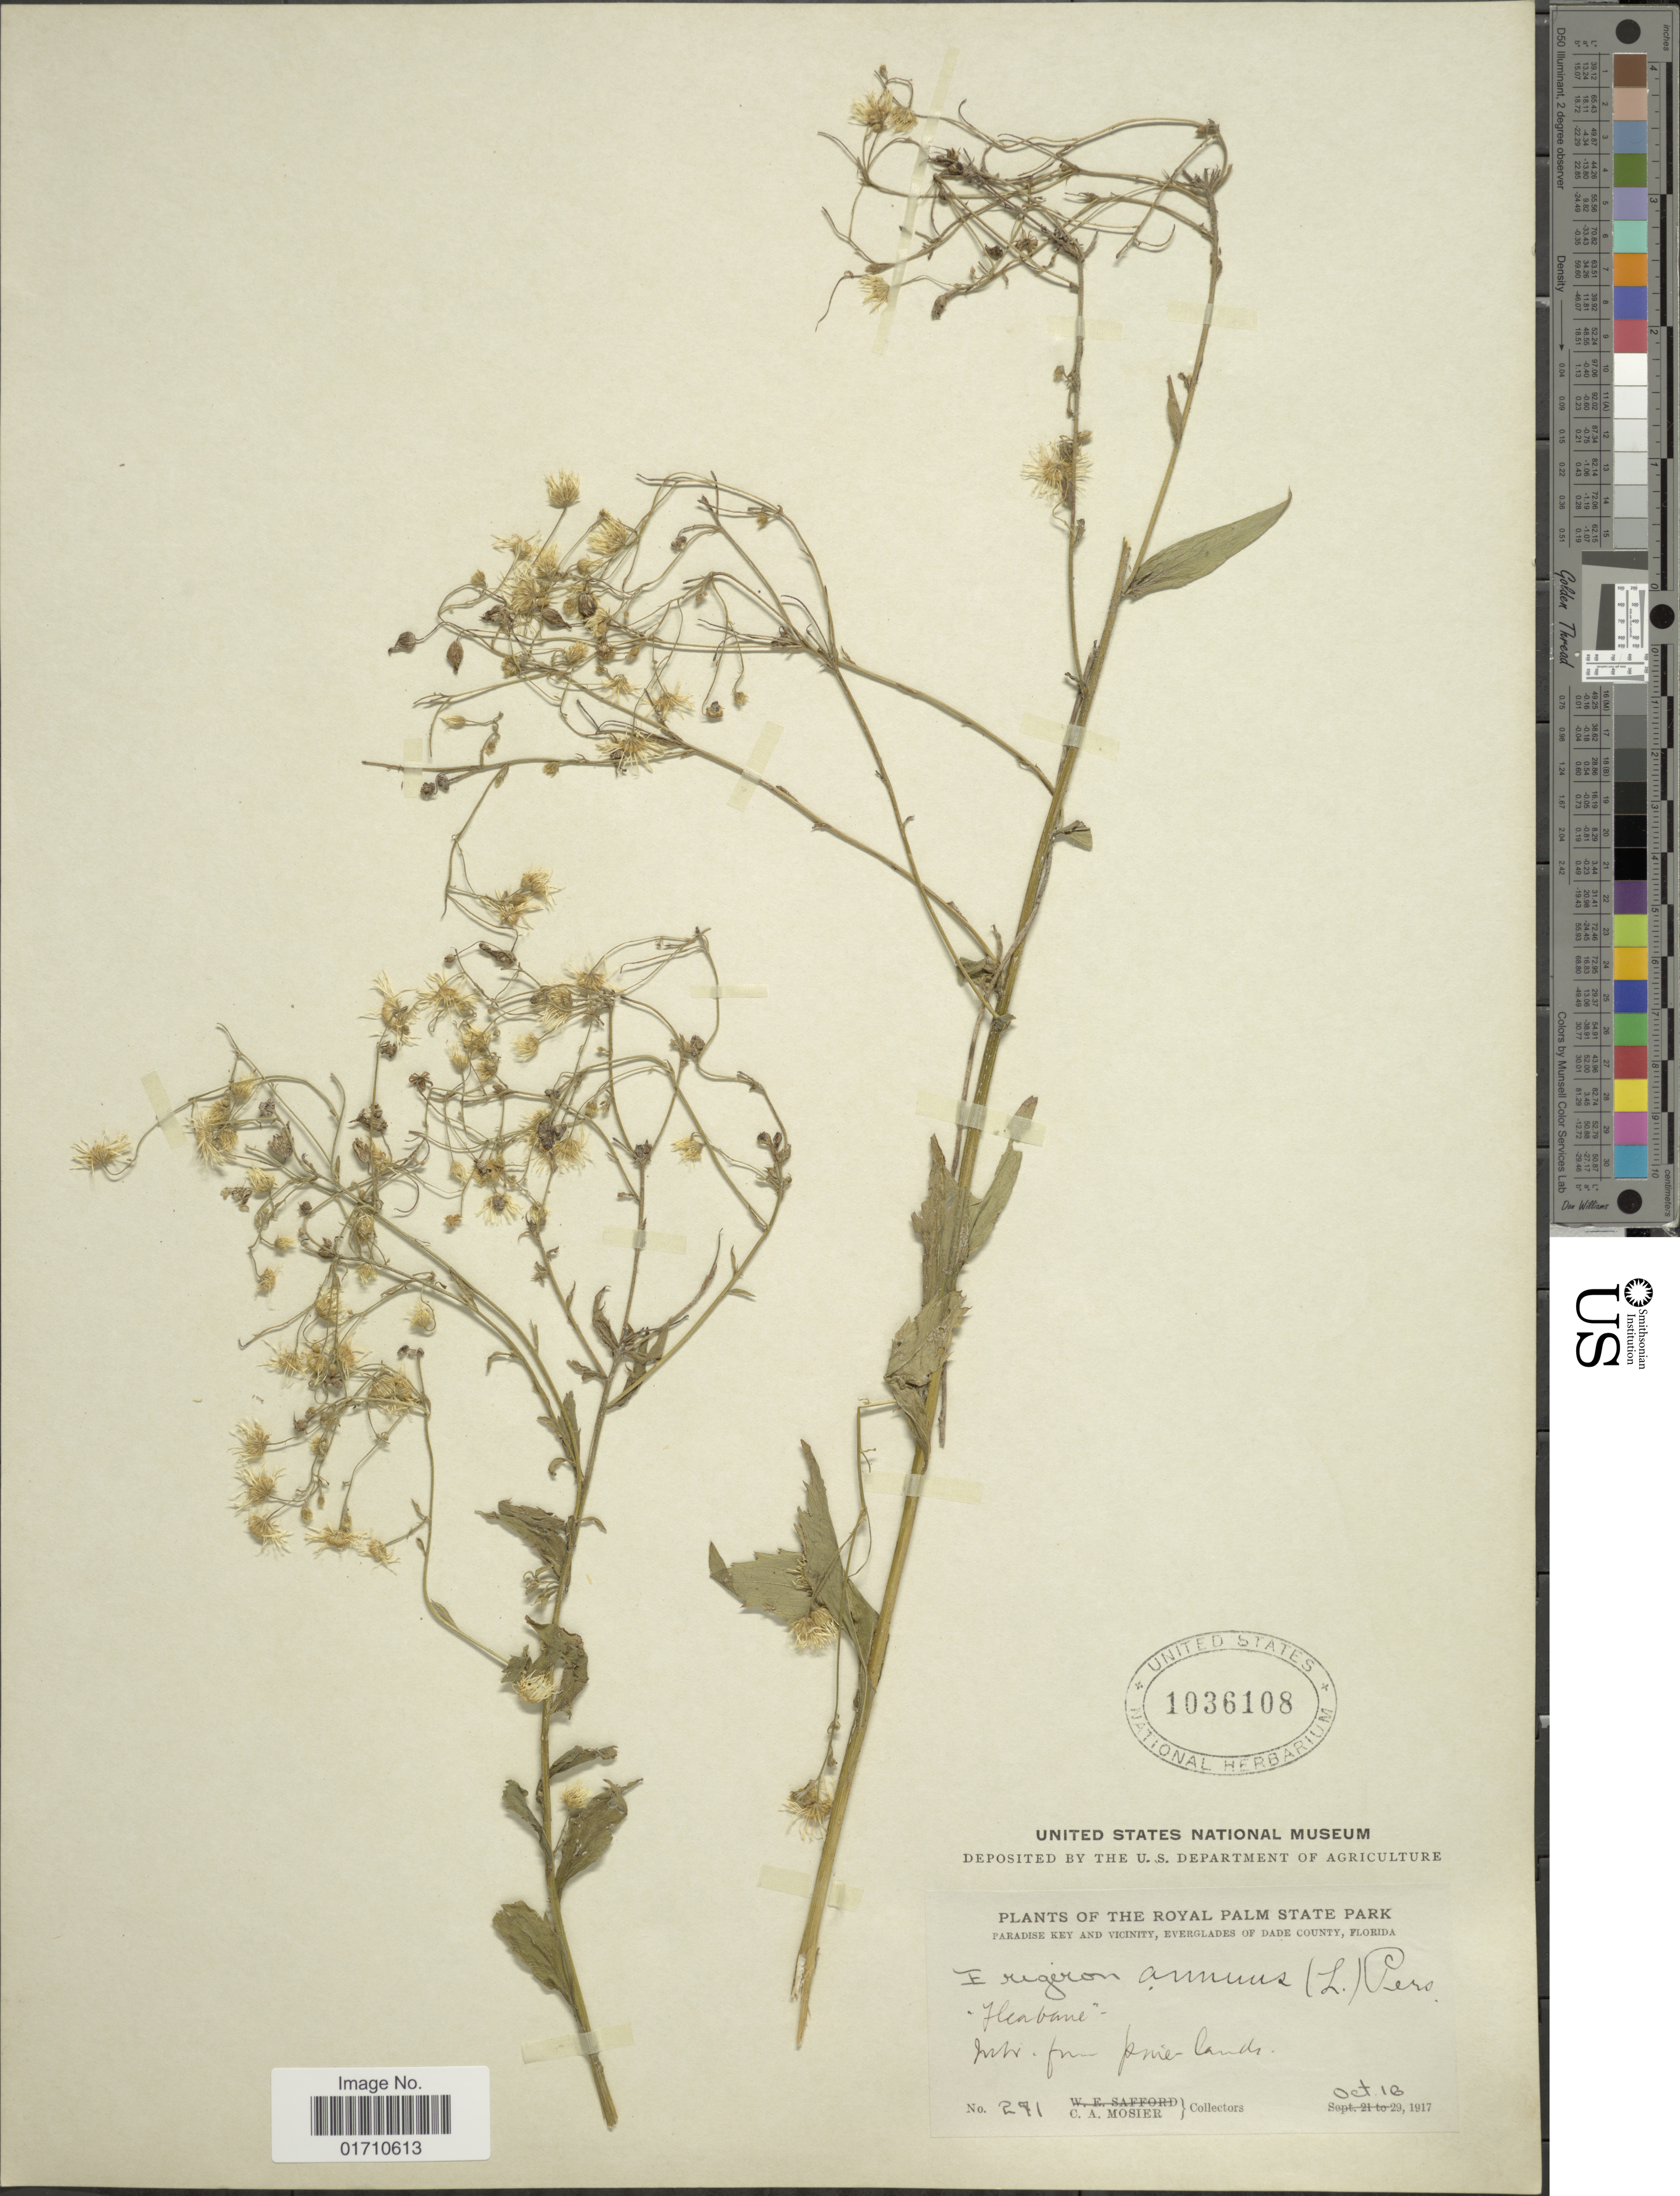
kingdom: Plantae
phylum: Tracheophyta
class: Magnoliopsida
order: Asterales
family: Asteraceae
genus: Erigeron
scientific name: Erigeron annuus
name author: (L.) Pers.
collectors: C. A. Mosier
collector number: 291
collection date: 1917-10-18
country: United States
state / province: Florida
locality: The Royal Palm State Park, Paradise key and vicinity, Everglades of Dade County.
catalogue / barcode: US 1036108